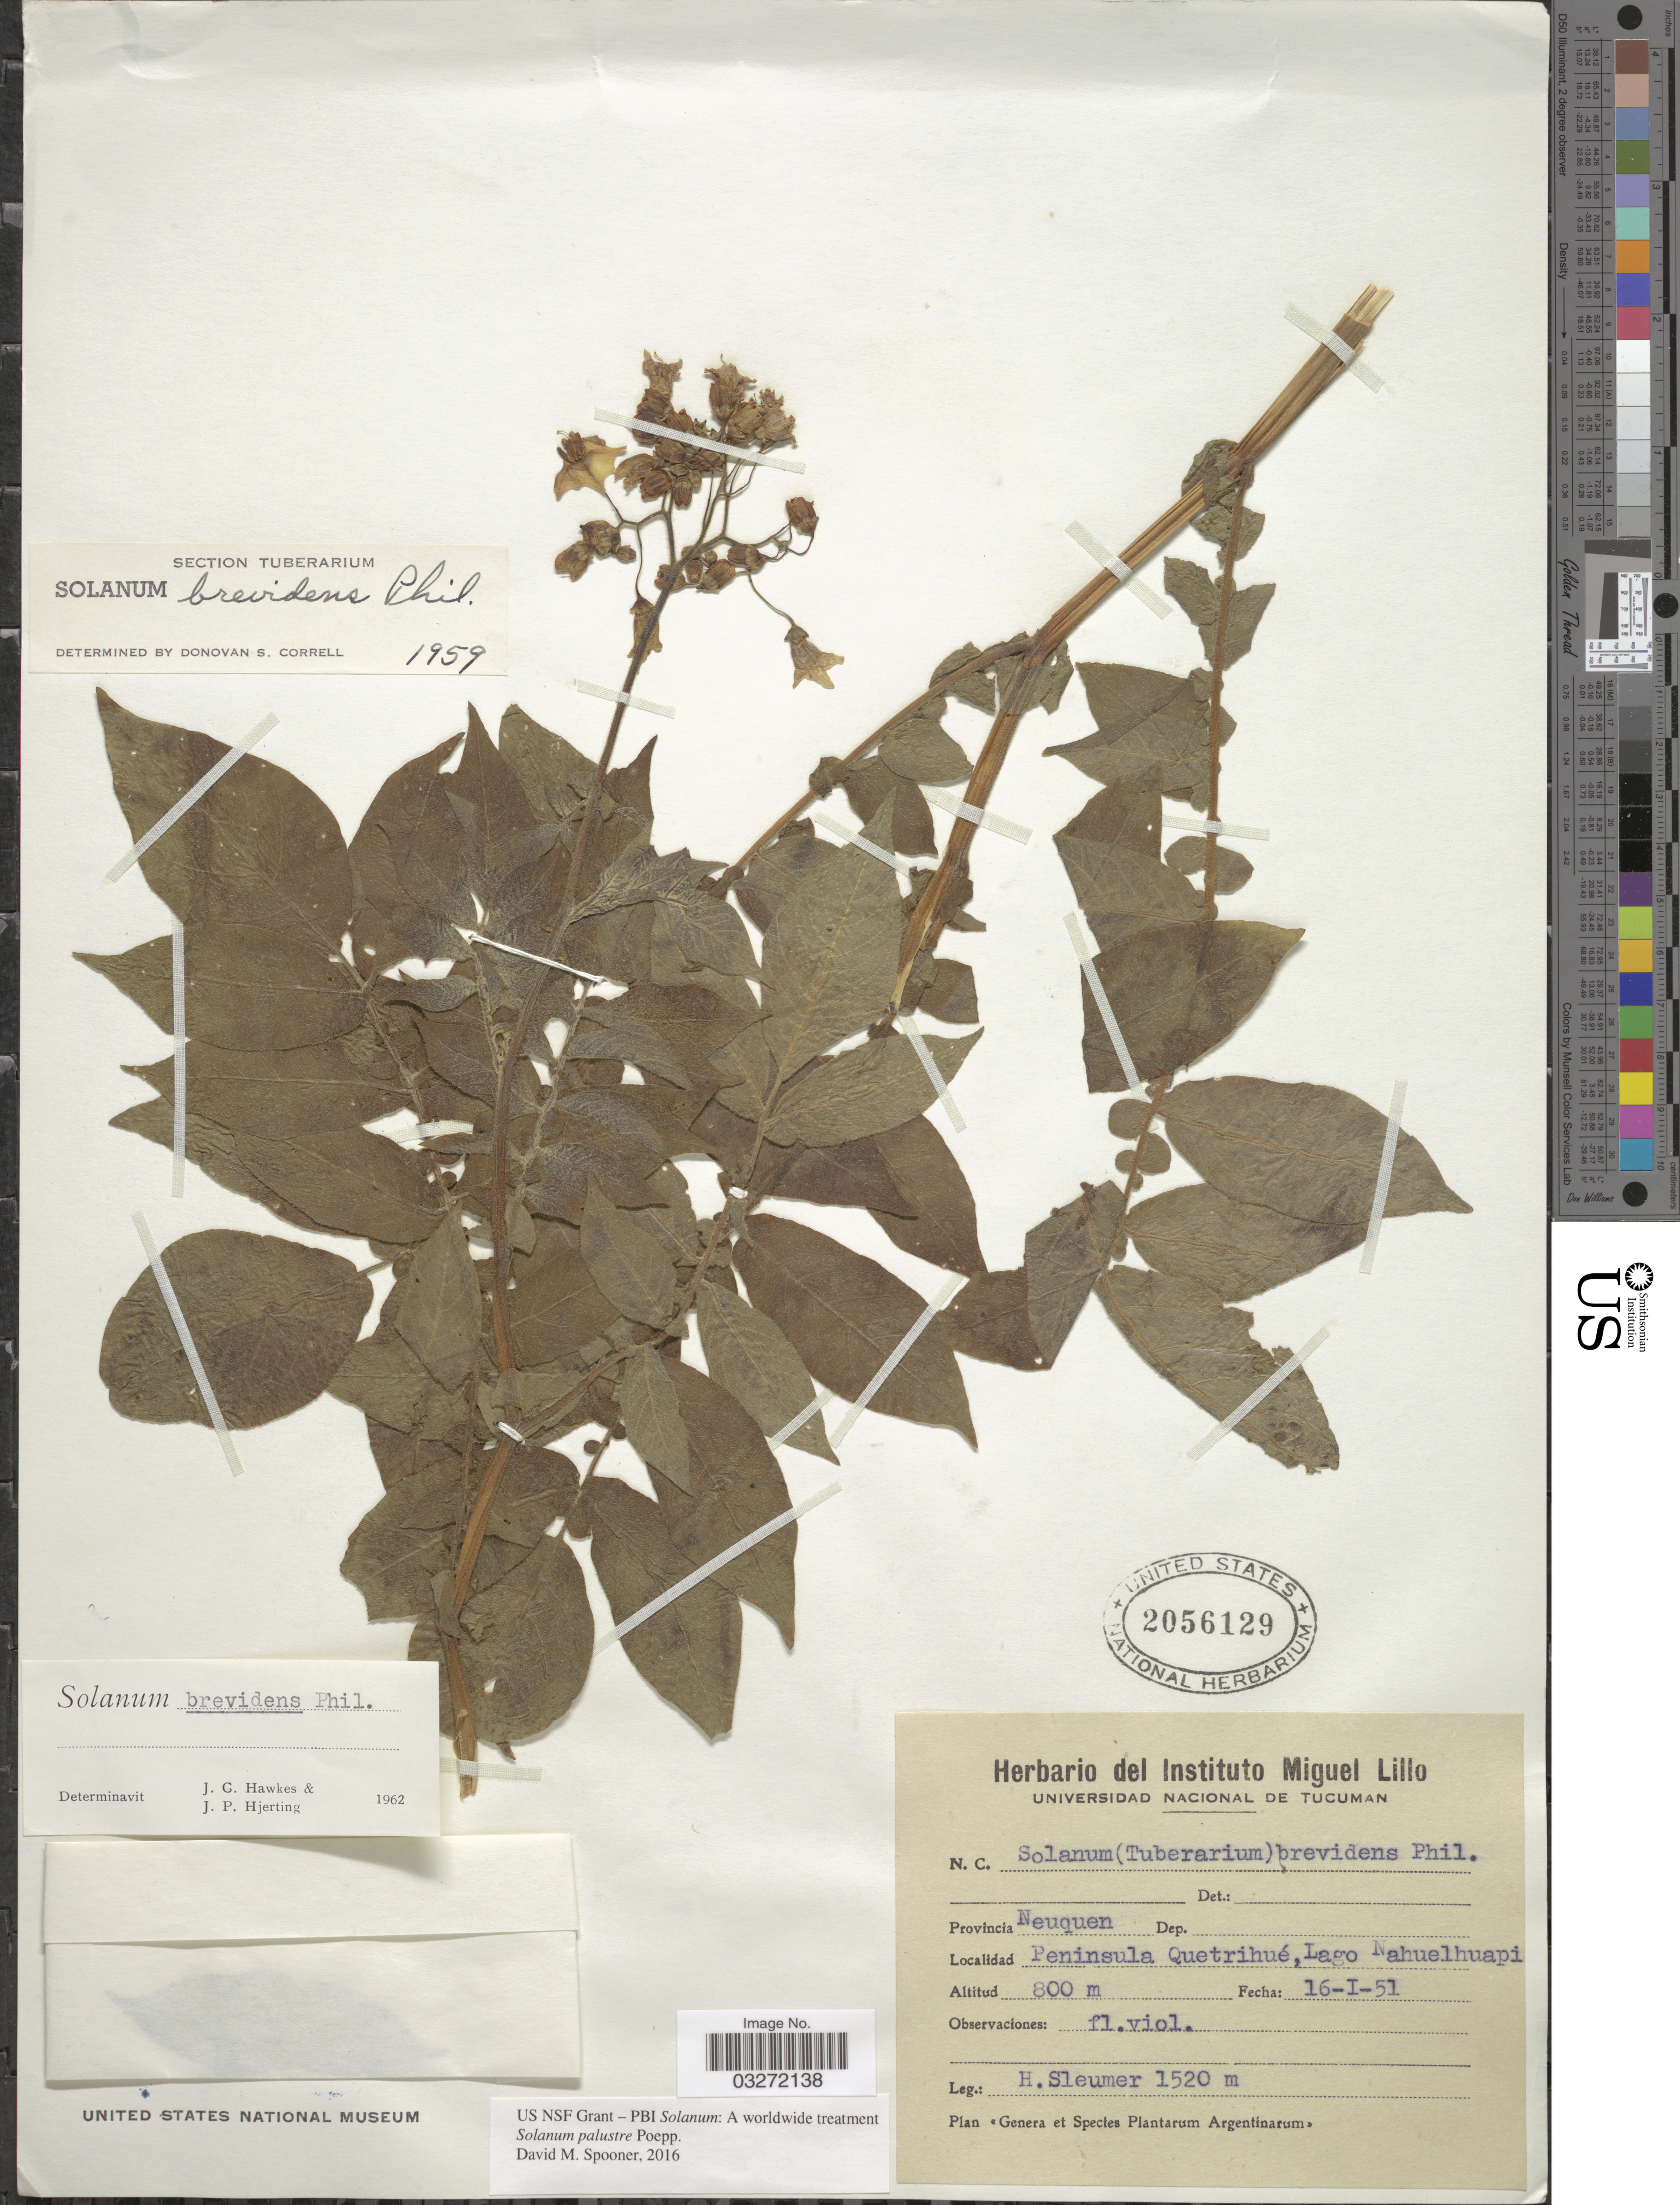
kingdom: Plantae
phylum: Tracheophyta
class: Magnoliopsida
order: Solanales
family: Solanaceae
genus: Solanum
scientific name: Solanum palustre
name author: Poepp. ex Schltr.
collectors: H. O. Sleumer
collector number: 1520 m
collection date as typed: Transcribed d/m/y: 16/1/51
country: Argentina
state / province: Neuquen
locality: Peninsula Quetrihué, Lago Nahuelhuapi.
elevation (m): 800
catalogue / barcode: US 2056129